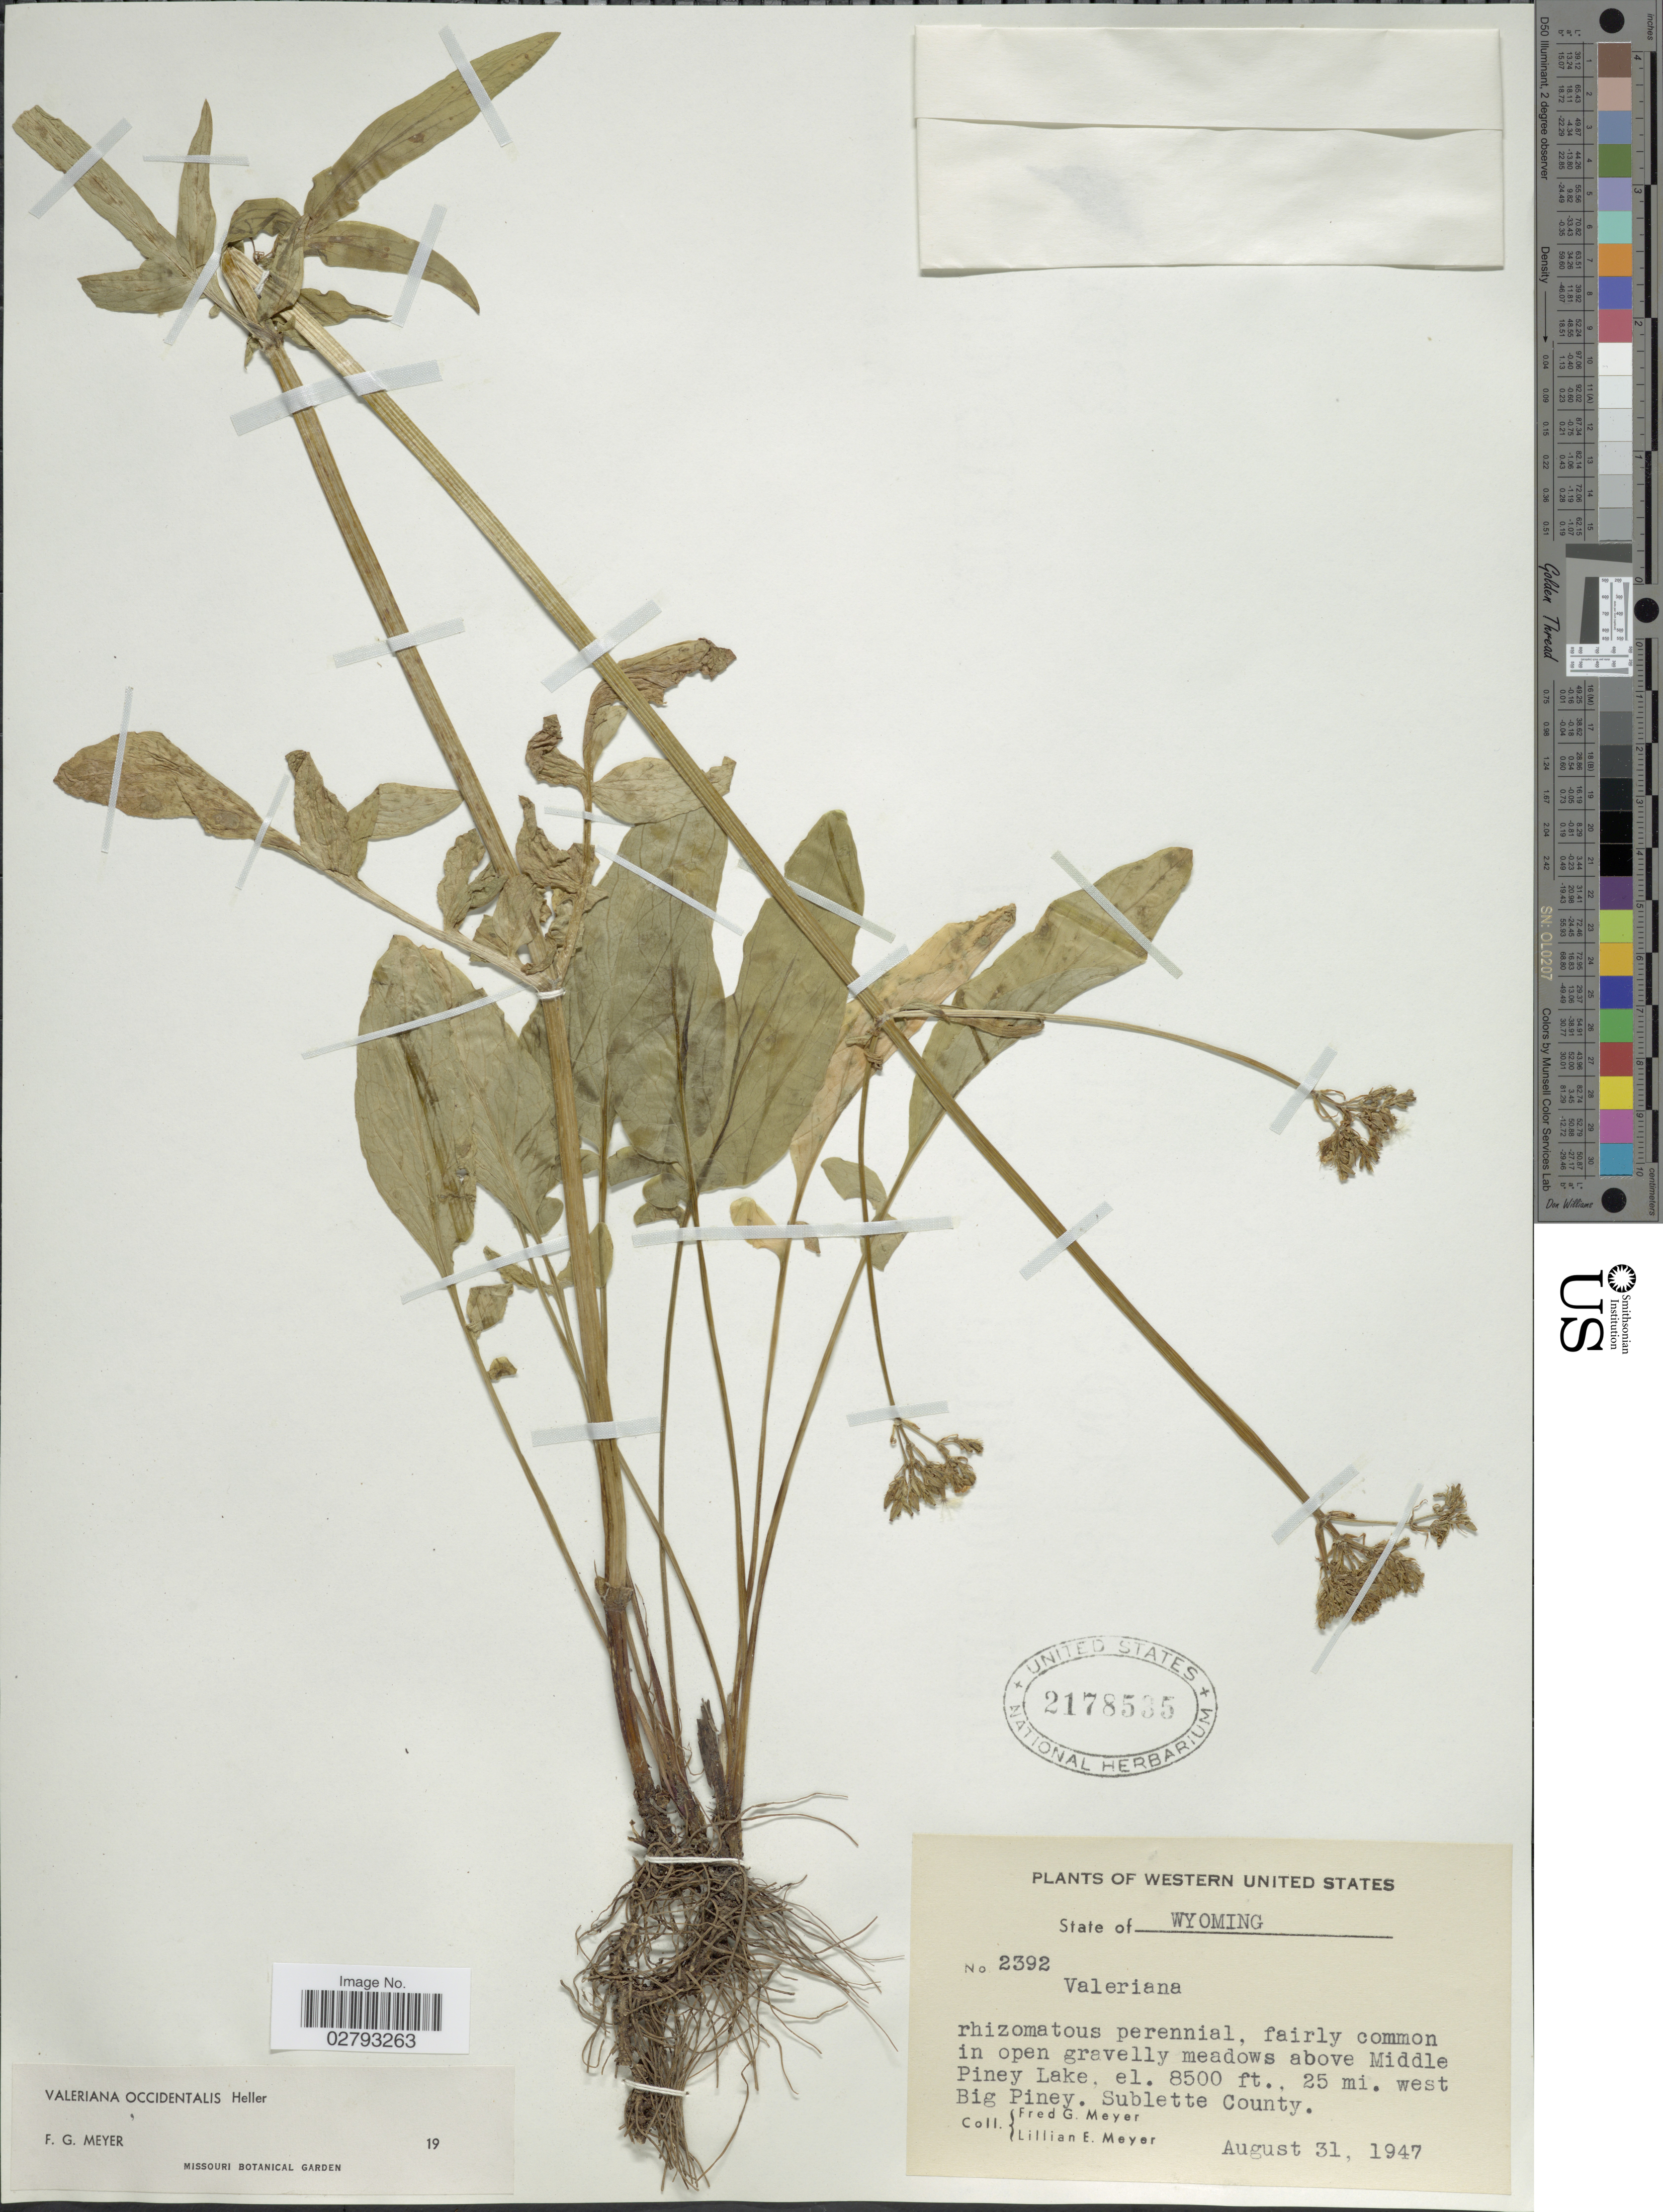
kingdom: Plantae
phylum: Tracheophyta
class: Magnoliopsida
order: Dipsacales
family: Caprifoliaceae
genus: Valeriana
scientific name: Valeriana occidentalis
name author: A. Heller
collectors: F. G. Meyer & L. Meyer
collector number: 2392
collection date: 1947-08-31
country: United States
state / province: Wyoming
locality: Fairly common in open gravelly meadows above Middle Piney Lake, 25 mi. west Big Piney. Sublette County.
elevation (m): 2591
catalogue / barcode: US 2178535